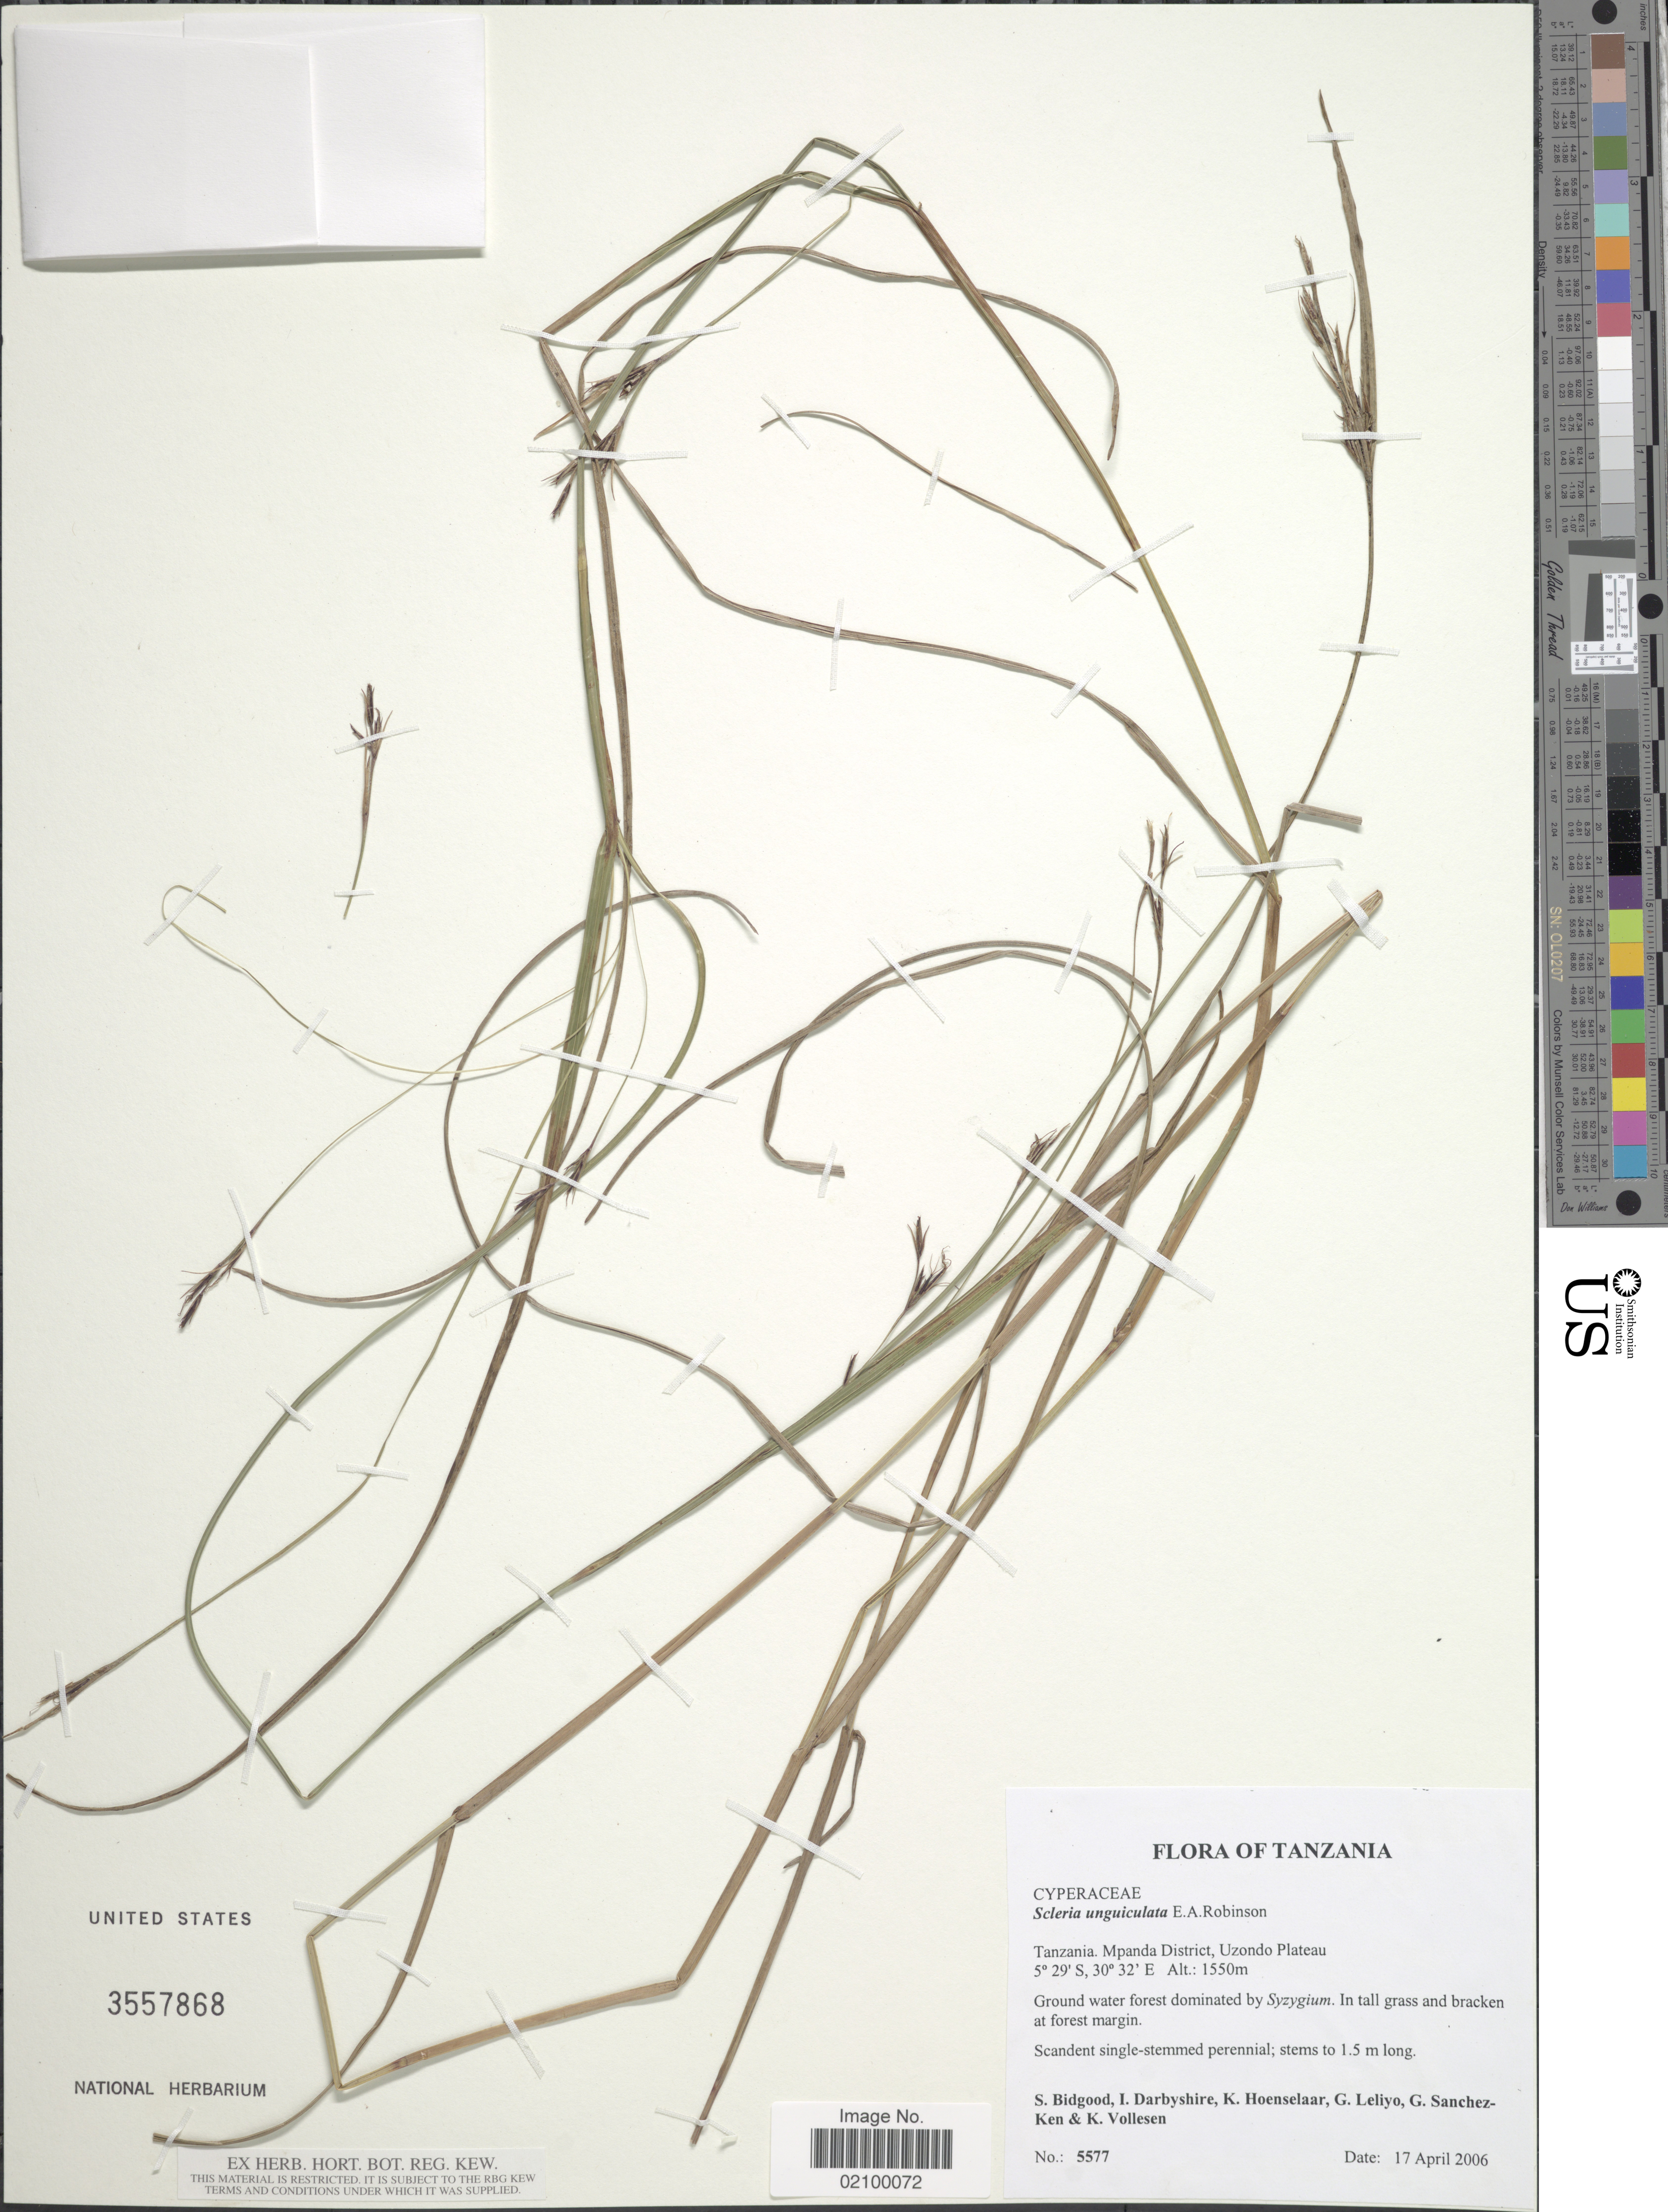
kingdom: Plantae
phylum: Tracheophyta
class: Liliopsida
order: Poales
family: Cyperaceae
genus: Scleria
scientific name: Scleria unguiculata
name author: E.A.Rob.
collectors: S. Bidgood, I. Darbyshire, K. Hoenselaar, G. Leliyo & et al.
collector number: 5577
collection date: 2006-04-17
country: Tanzania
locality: Mpanda District, Uzondo Plateau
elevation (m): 1550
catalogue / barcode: US 3557868